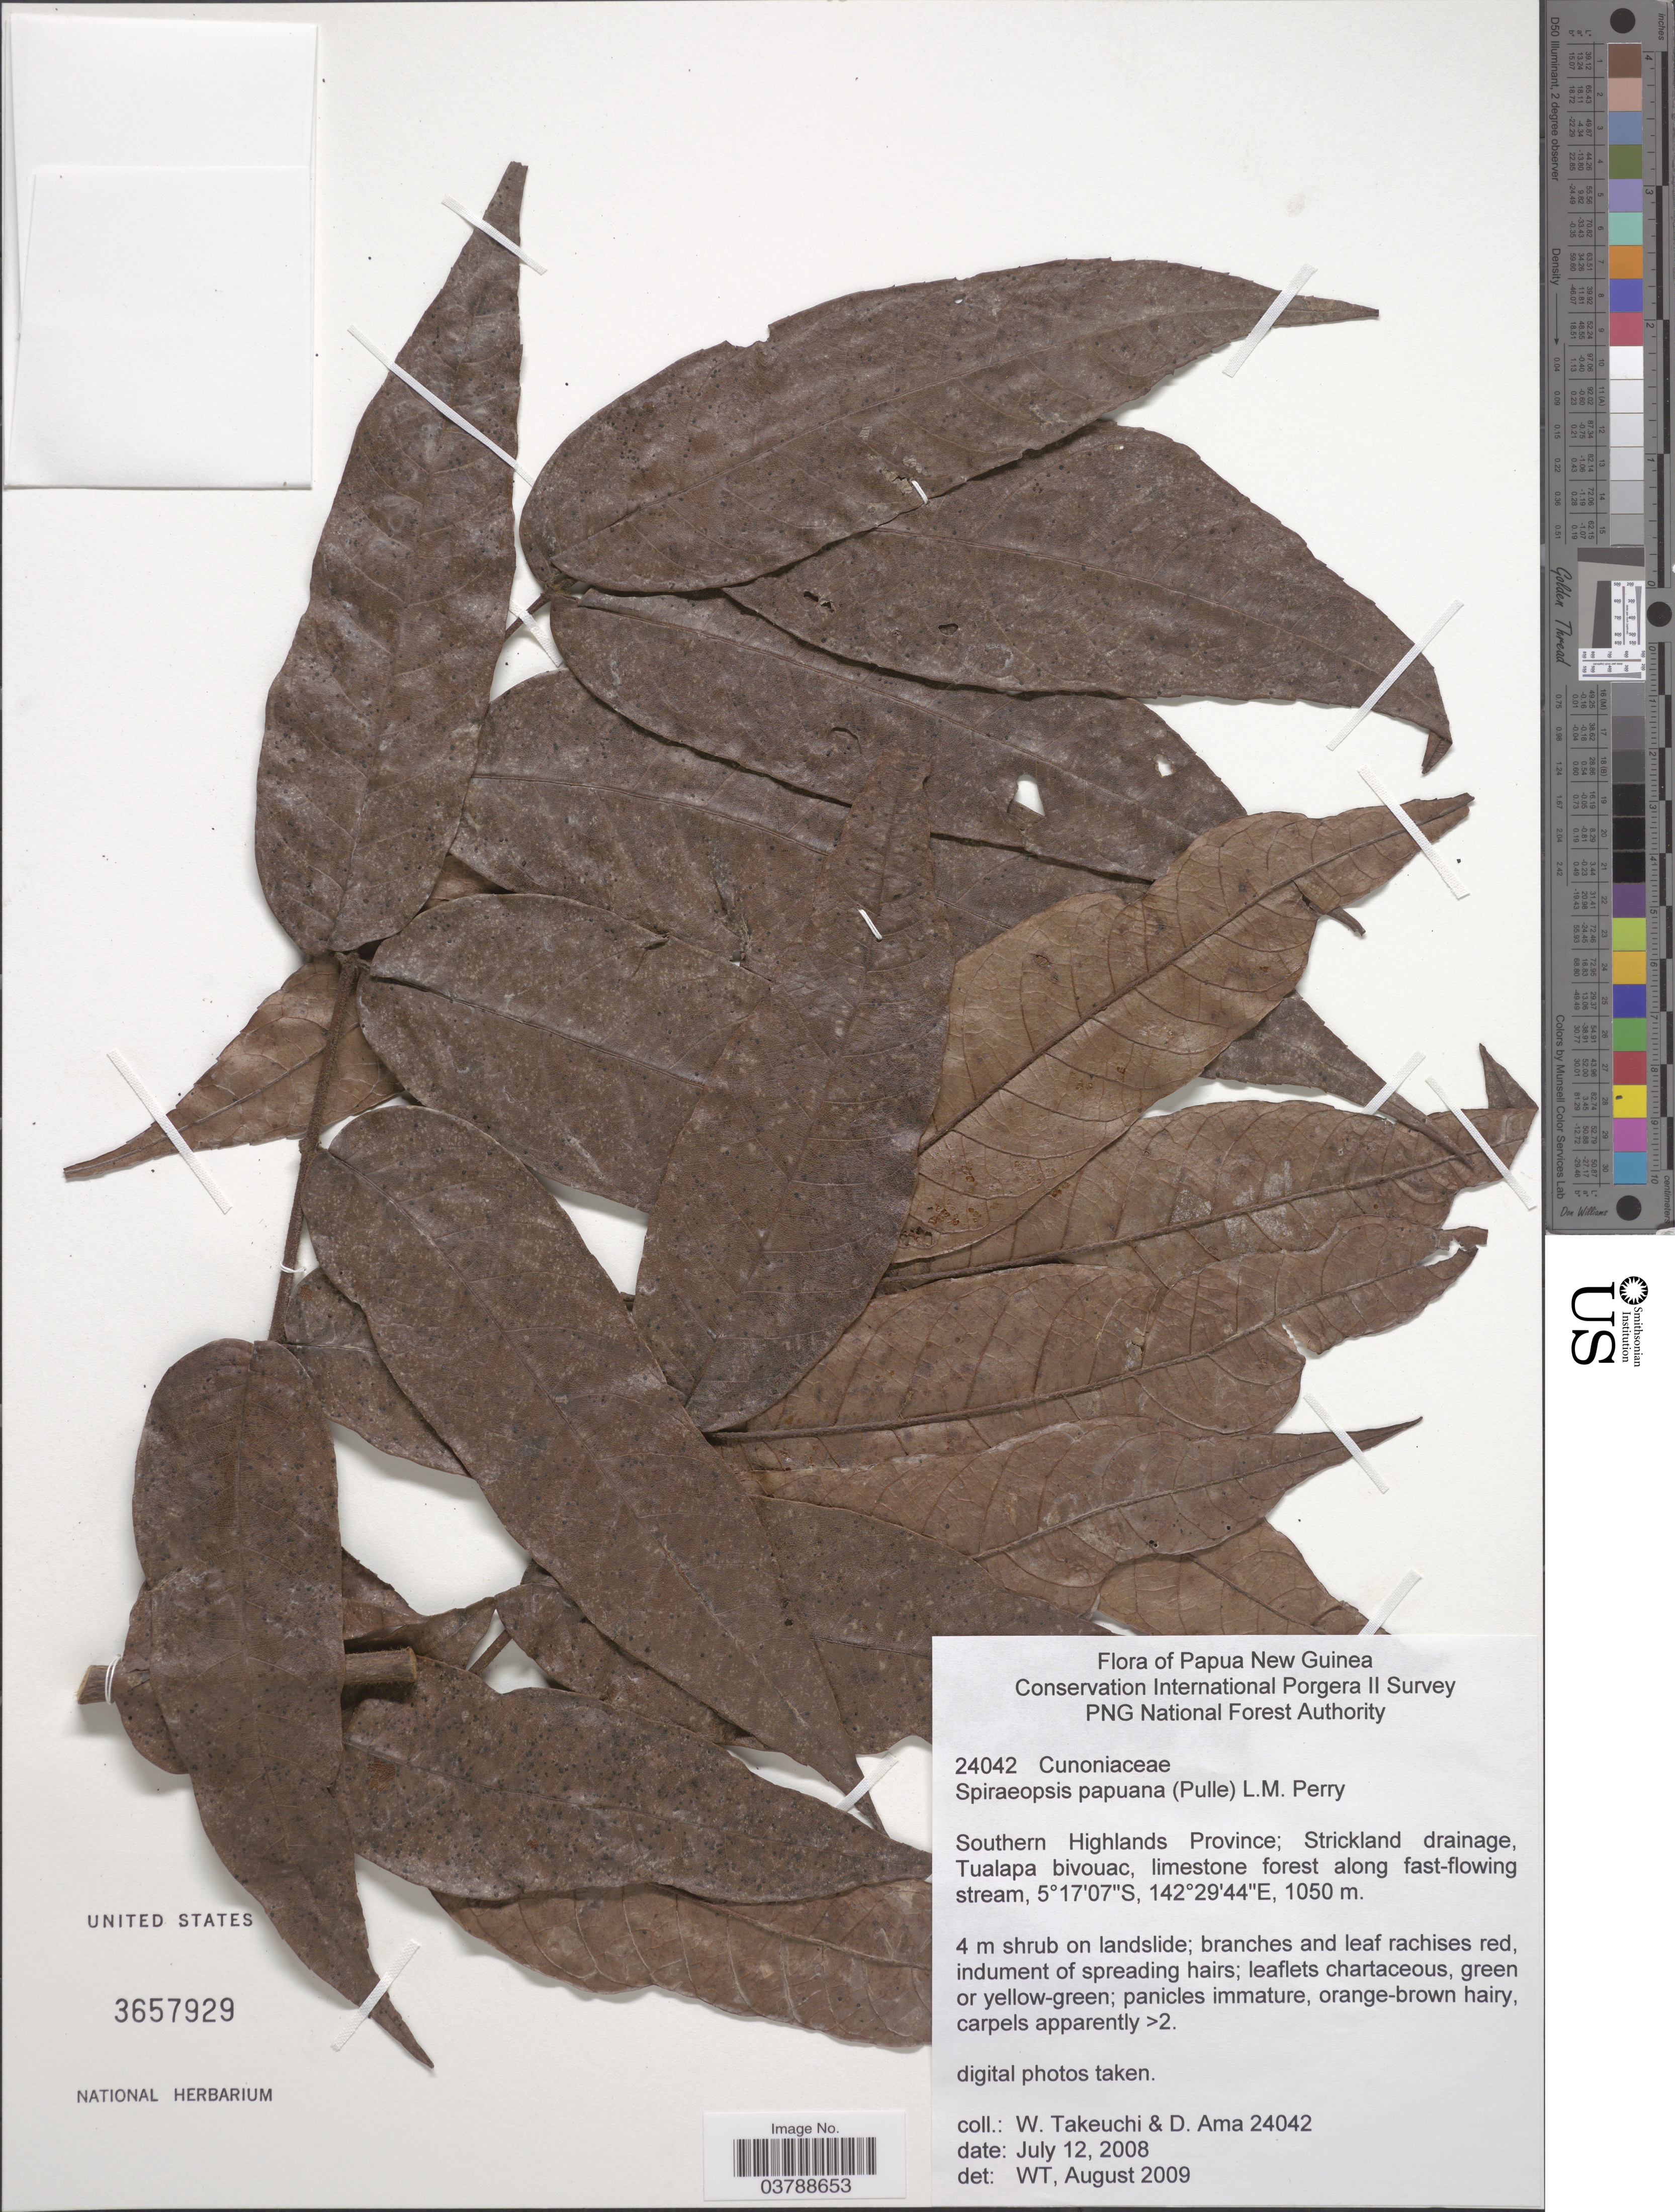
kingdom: Plantae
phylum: Tracheophyta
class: Magnoliopsida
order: Oxalidales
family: Cunoniaceae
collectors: W. Takeuchi & D. Ama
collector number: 24042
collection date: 2008-07-12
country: Papua New Guinea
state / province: Southern Highlands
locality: Southern Highlands Province; Strickland drainage, Tualapa bivouac, limestone forest along fast-flowing stream.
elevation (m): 1050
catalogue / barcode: US 3657929